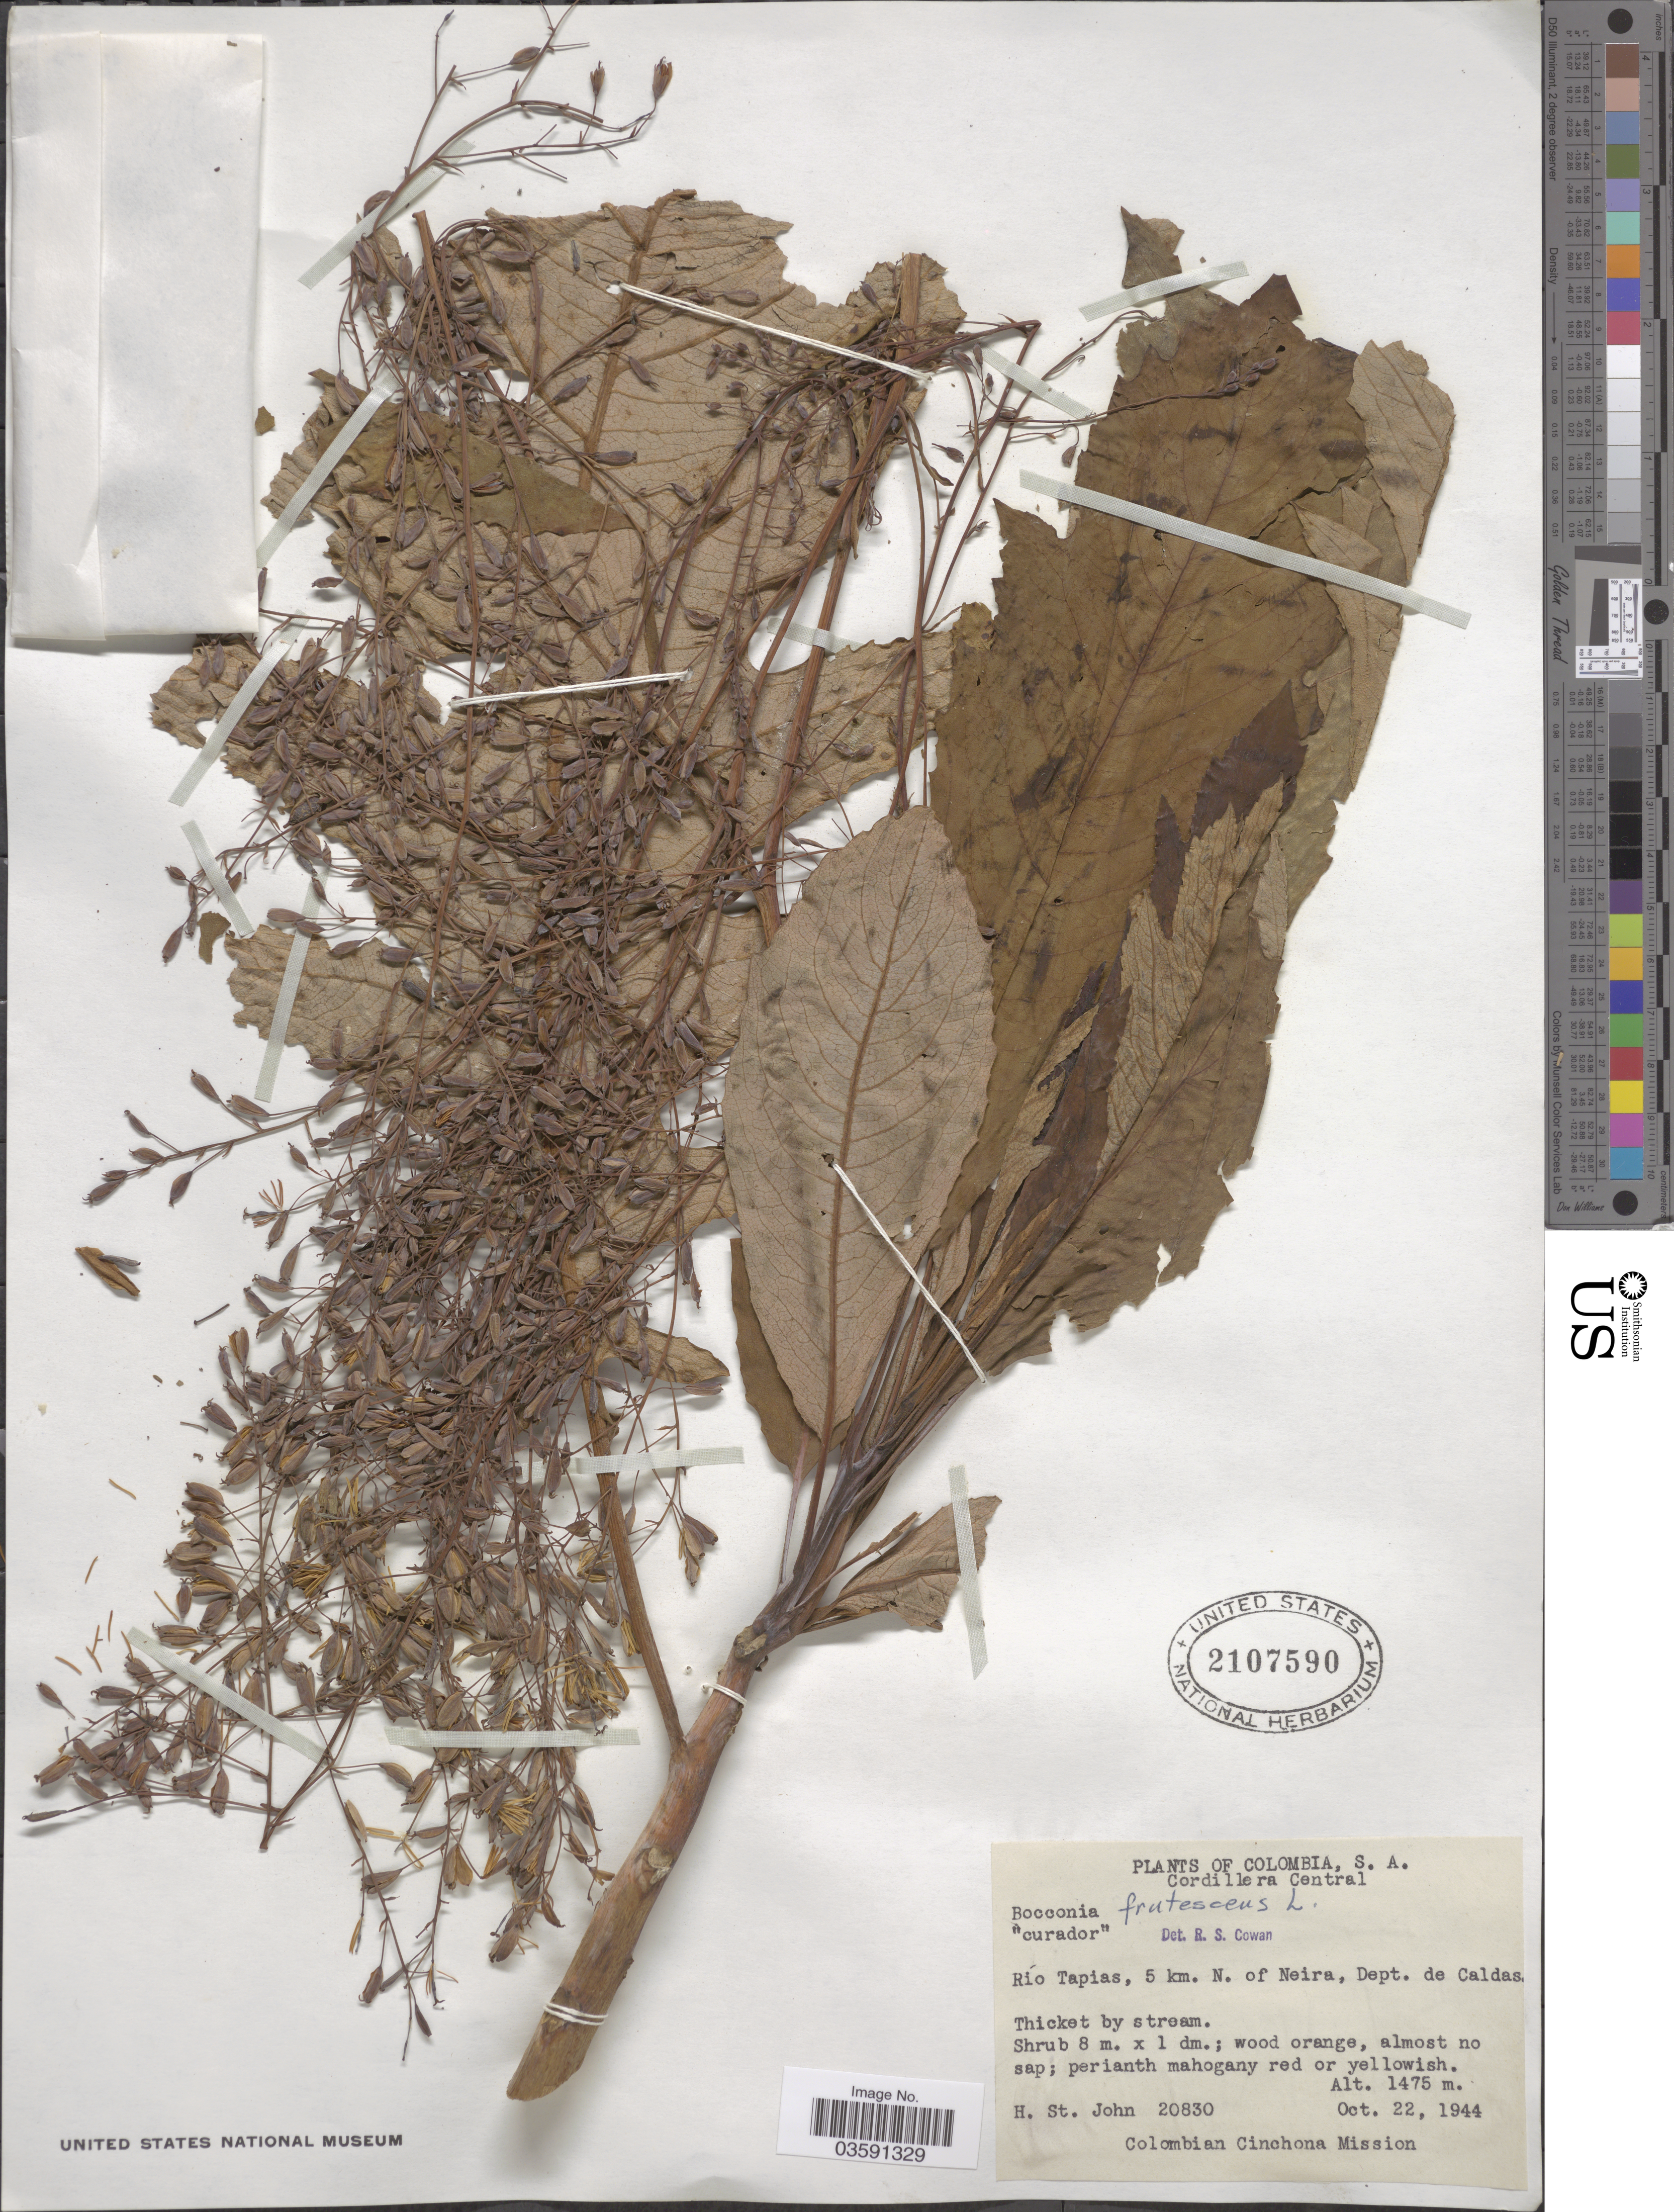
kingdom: Plantae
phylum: Tracheophyta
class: Magnoliopsida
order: Ranunculales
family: Papaveraceae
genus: Bocconia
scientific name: Bocconia integrifolia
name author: Bonpl.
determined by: Strong, Mark T., (BOT), Smithsonian Institution - National Museum of Natural History (UNITED STATES)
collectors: H. St. John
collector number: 20830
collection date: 1944-10-22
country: Colombia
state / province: Caldas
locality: Cordillera Central. Río Tapias, 5 km. N. of Neira, Dept. de Caldas.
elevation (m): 1475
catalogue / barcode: US 2107590